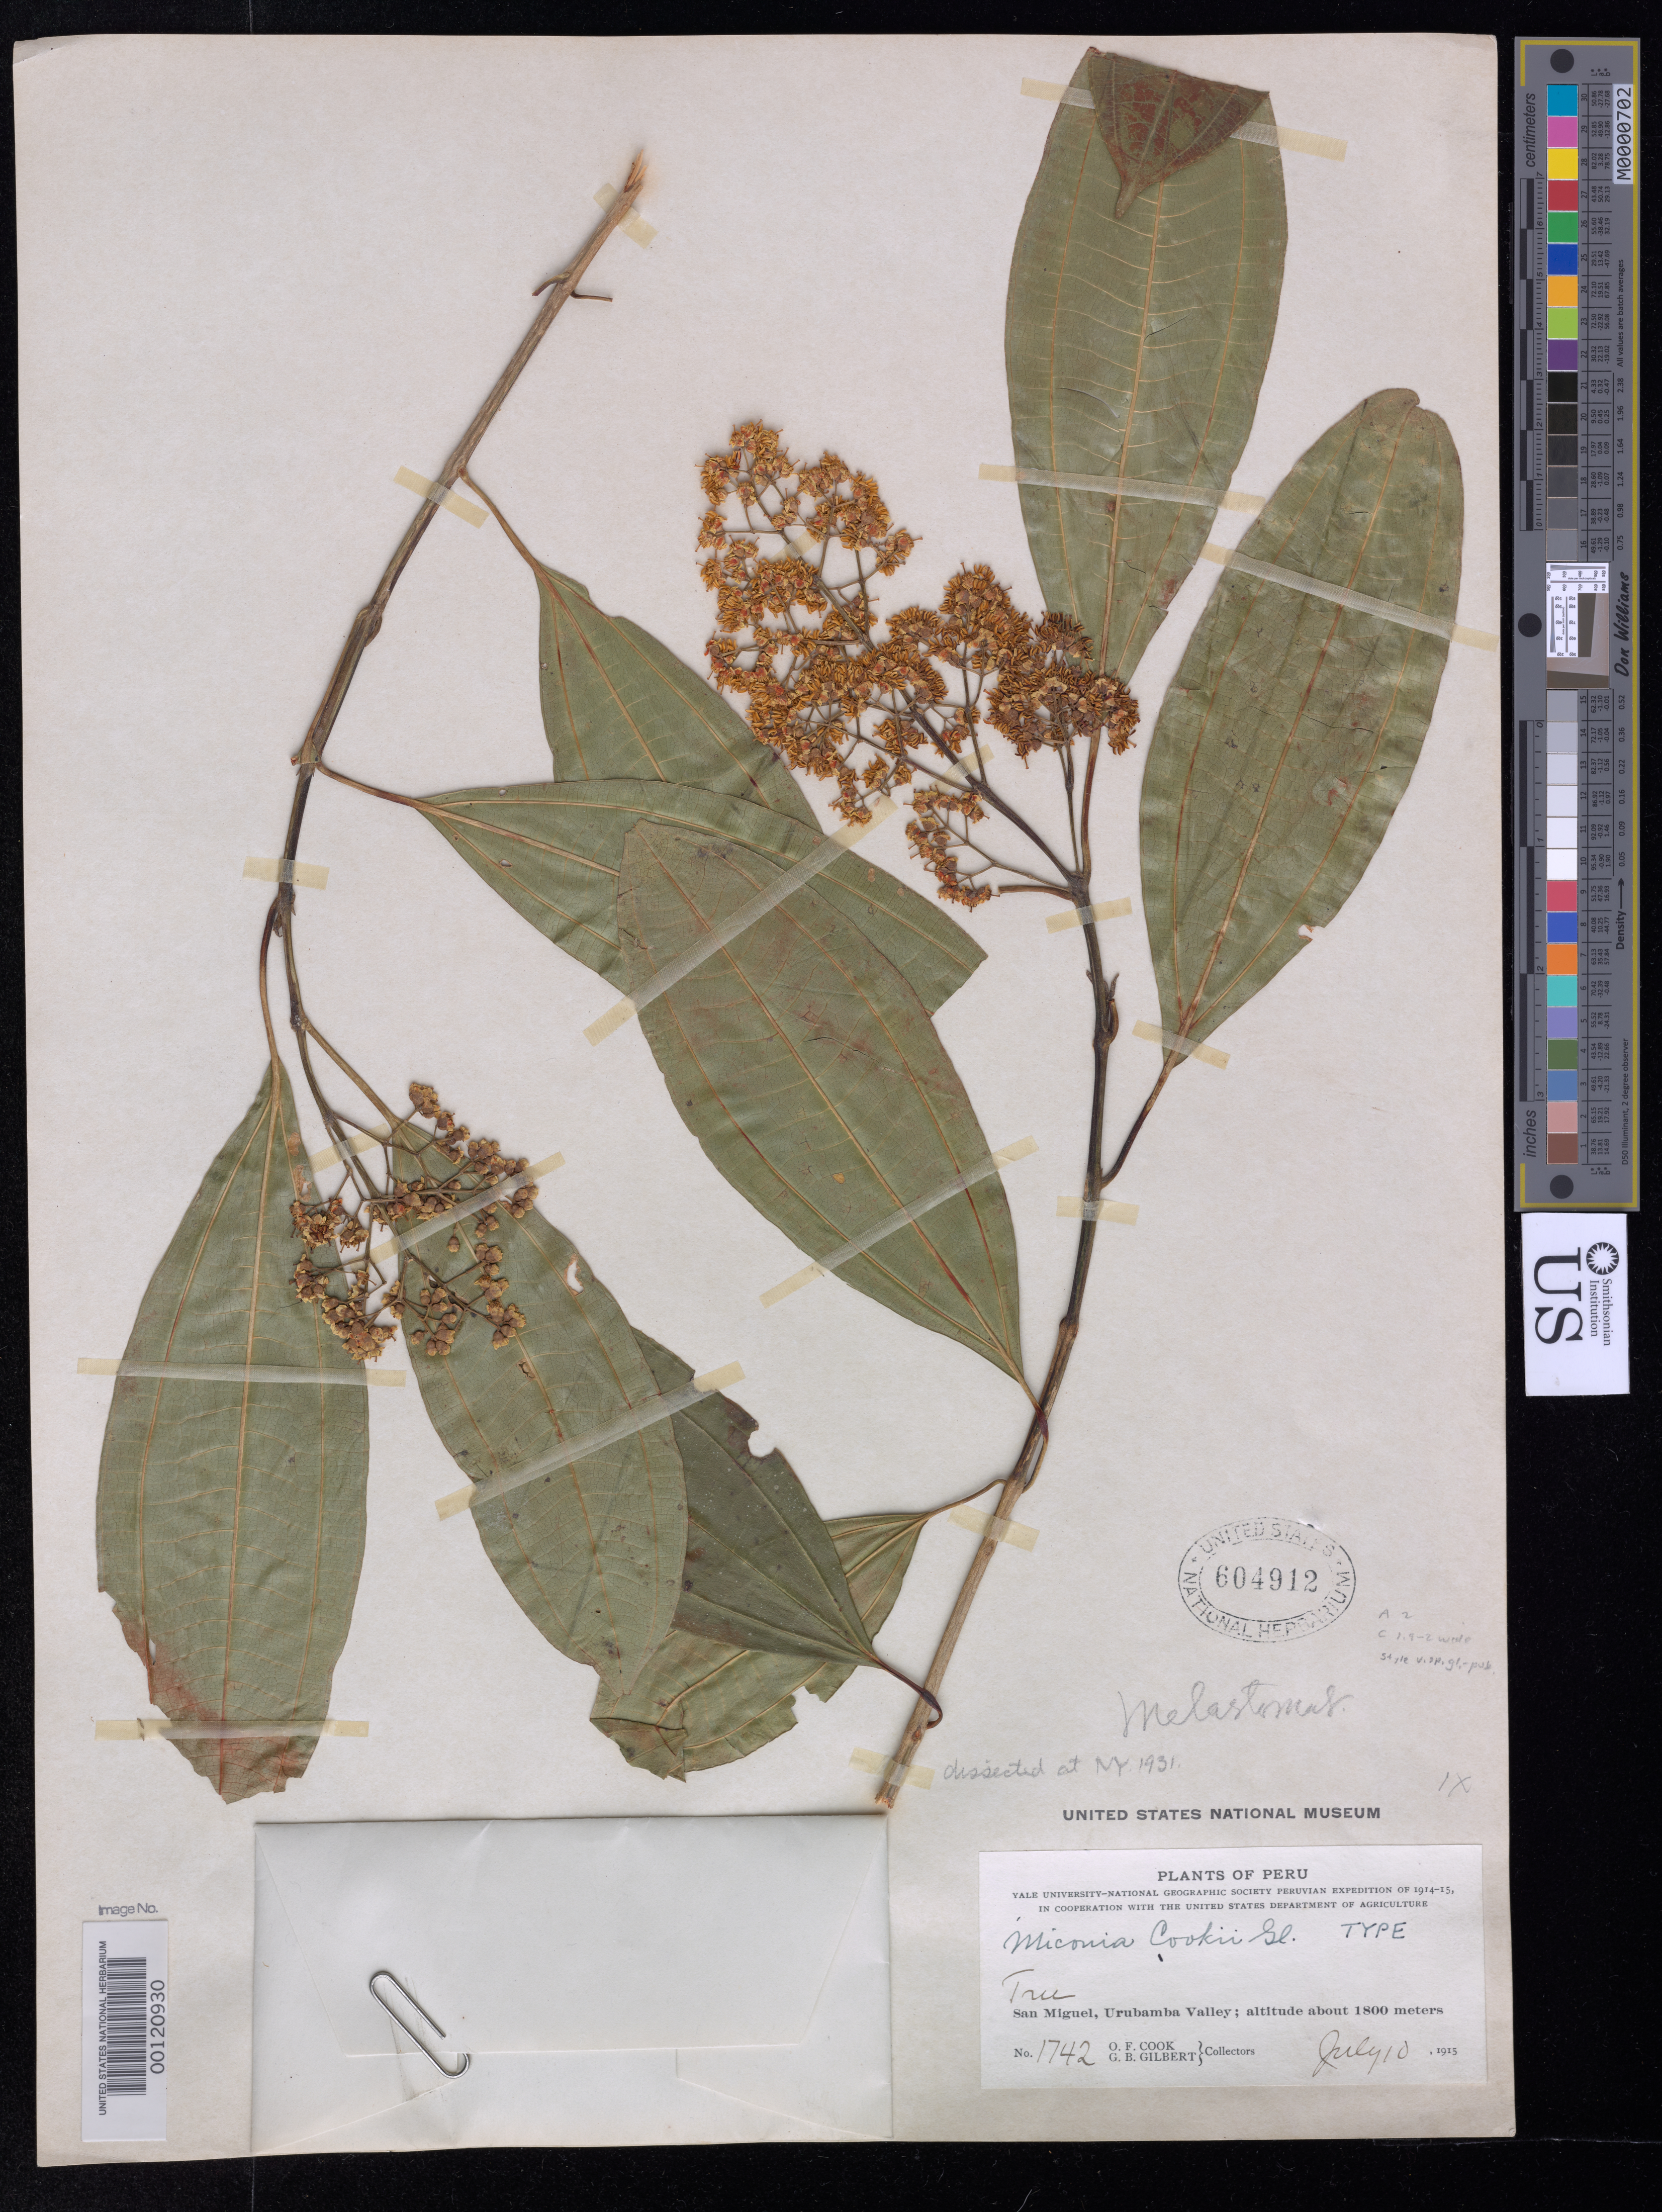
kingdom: Plantae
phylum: Tracheophyta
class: Magnoliopsida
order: Myrtales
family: Melastomataceae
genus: Miconia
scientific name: Miconia cookii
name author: Gleason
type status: Holotype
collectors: O. F. Cook & G. B. Gilbert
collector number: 1742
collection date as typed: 10 Jul 1915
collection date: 1915-07-10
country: Peru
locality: San Miguel, Urubamba Valley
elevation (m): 1800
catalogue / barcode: US 604912